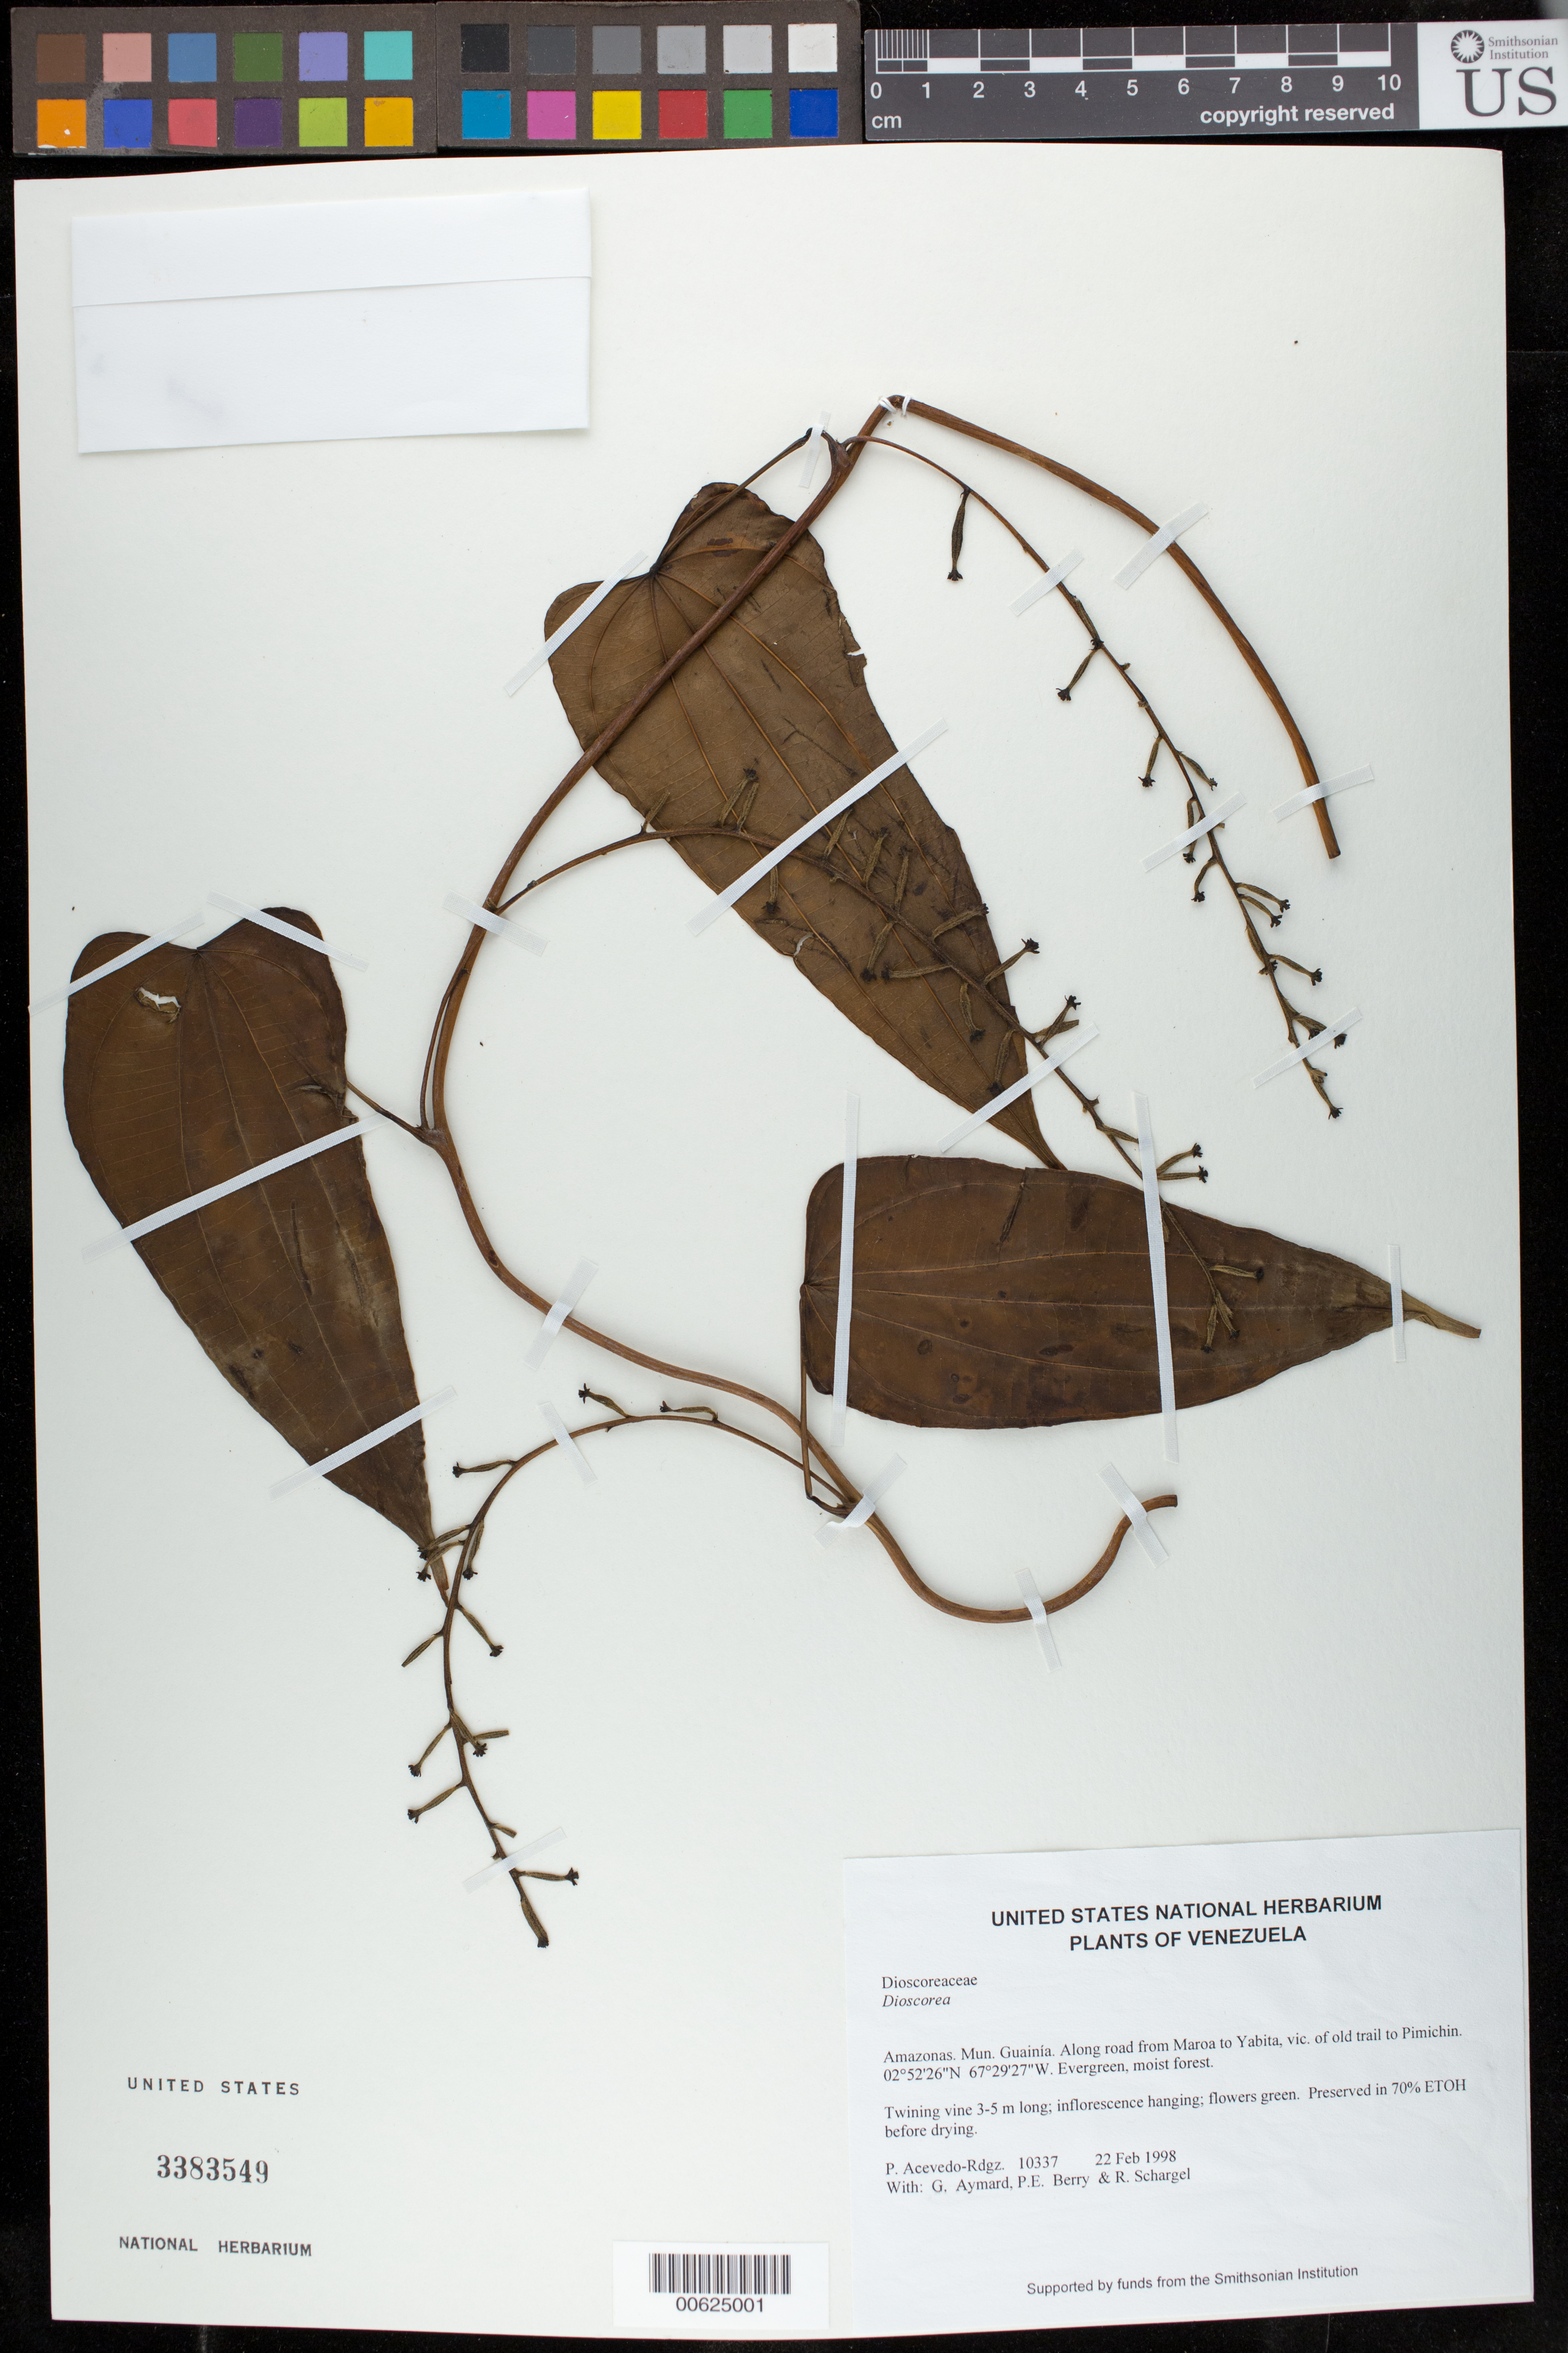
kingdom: Plantae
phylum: Tracheophyta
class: Liliopsida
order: Dioscoreales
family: Dioscoreaceae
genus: Dioscorea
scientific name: Dioscorea sp.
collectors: P. Acevedo-Rodr., G. A. Aymard, P. E. Berry & R. Schargel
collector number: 10337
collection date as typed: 22 Feb 1998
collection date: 1998-02-22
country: Venezuela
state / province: Amazonas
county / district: Maroa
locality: Along road from Maroa to Yabita, vic. of old trail to Pimichin.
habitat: Evergreen, moist forest.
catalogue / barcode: US 3383549